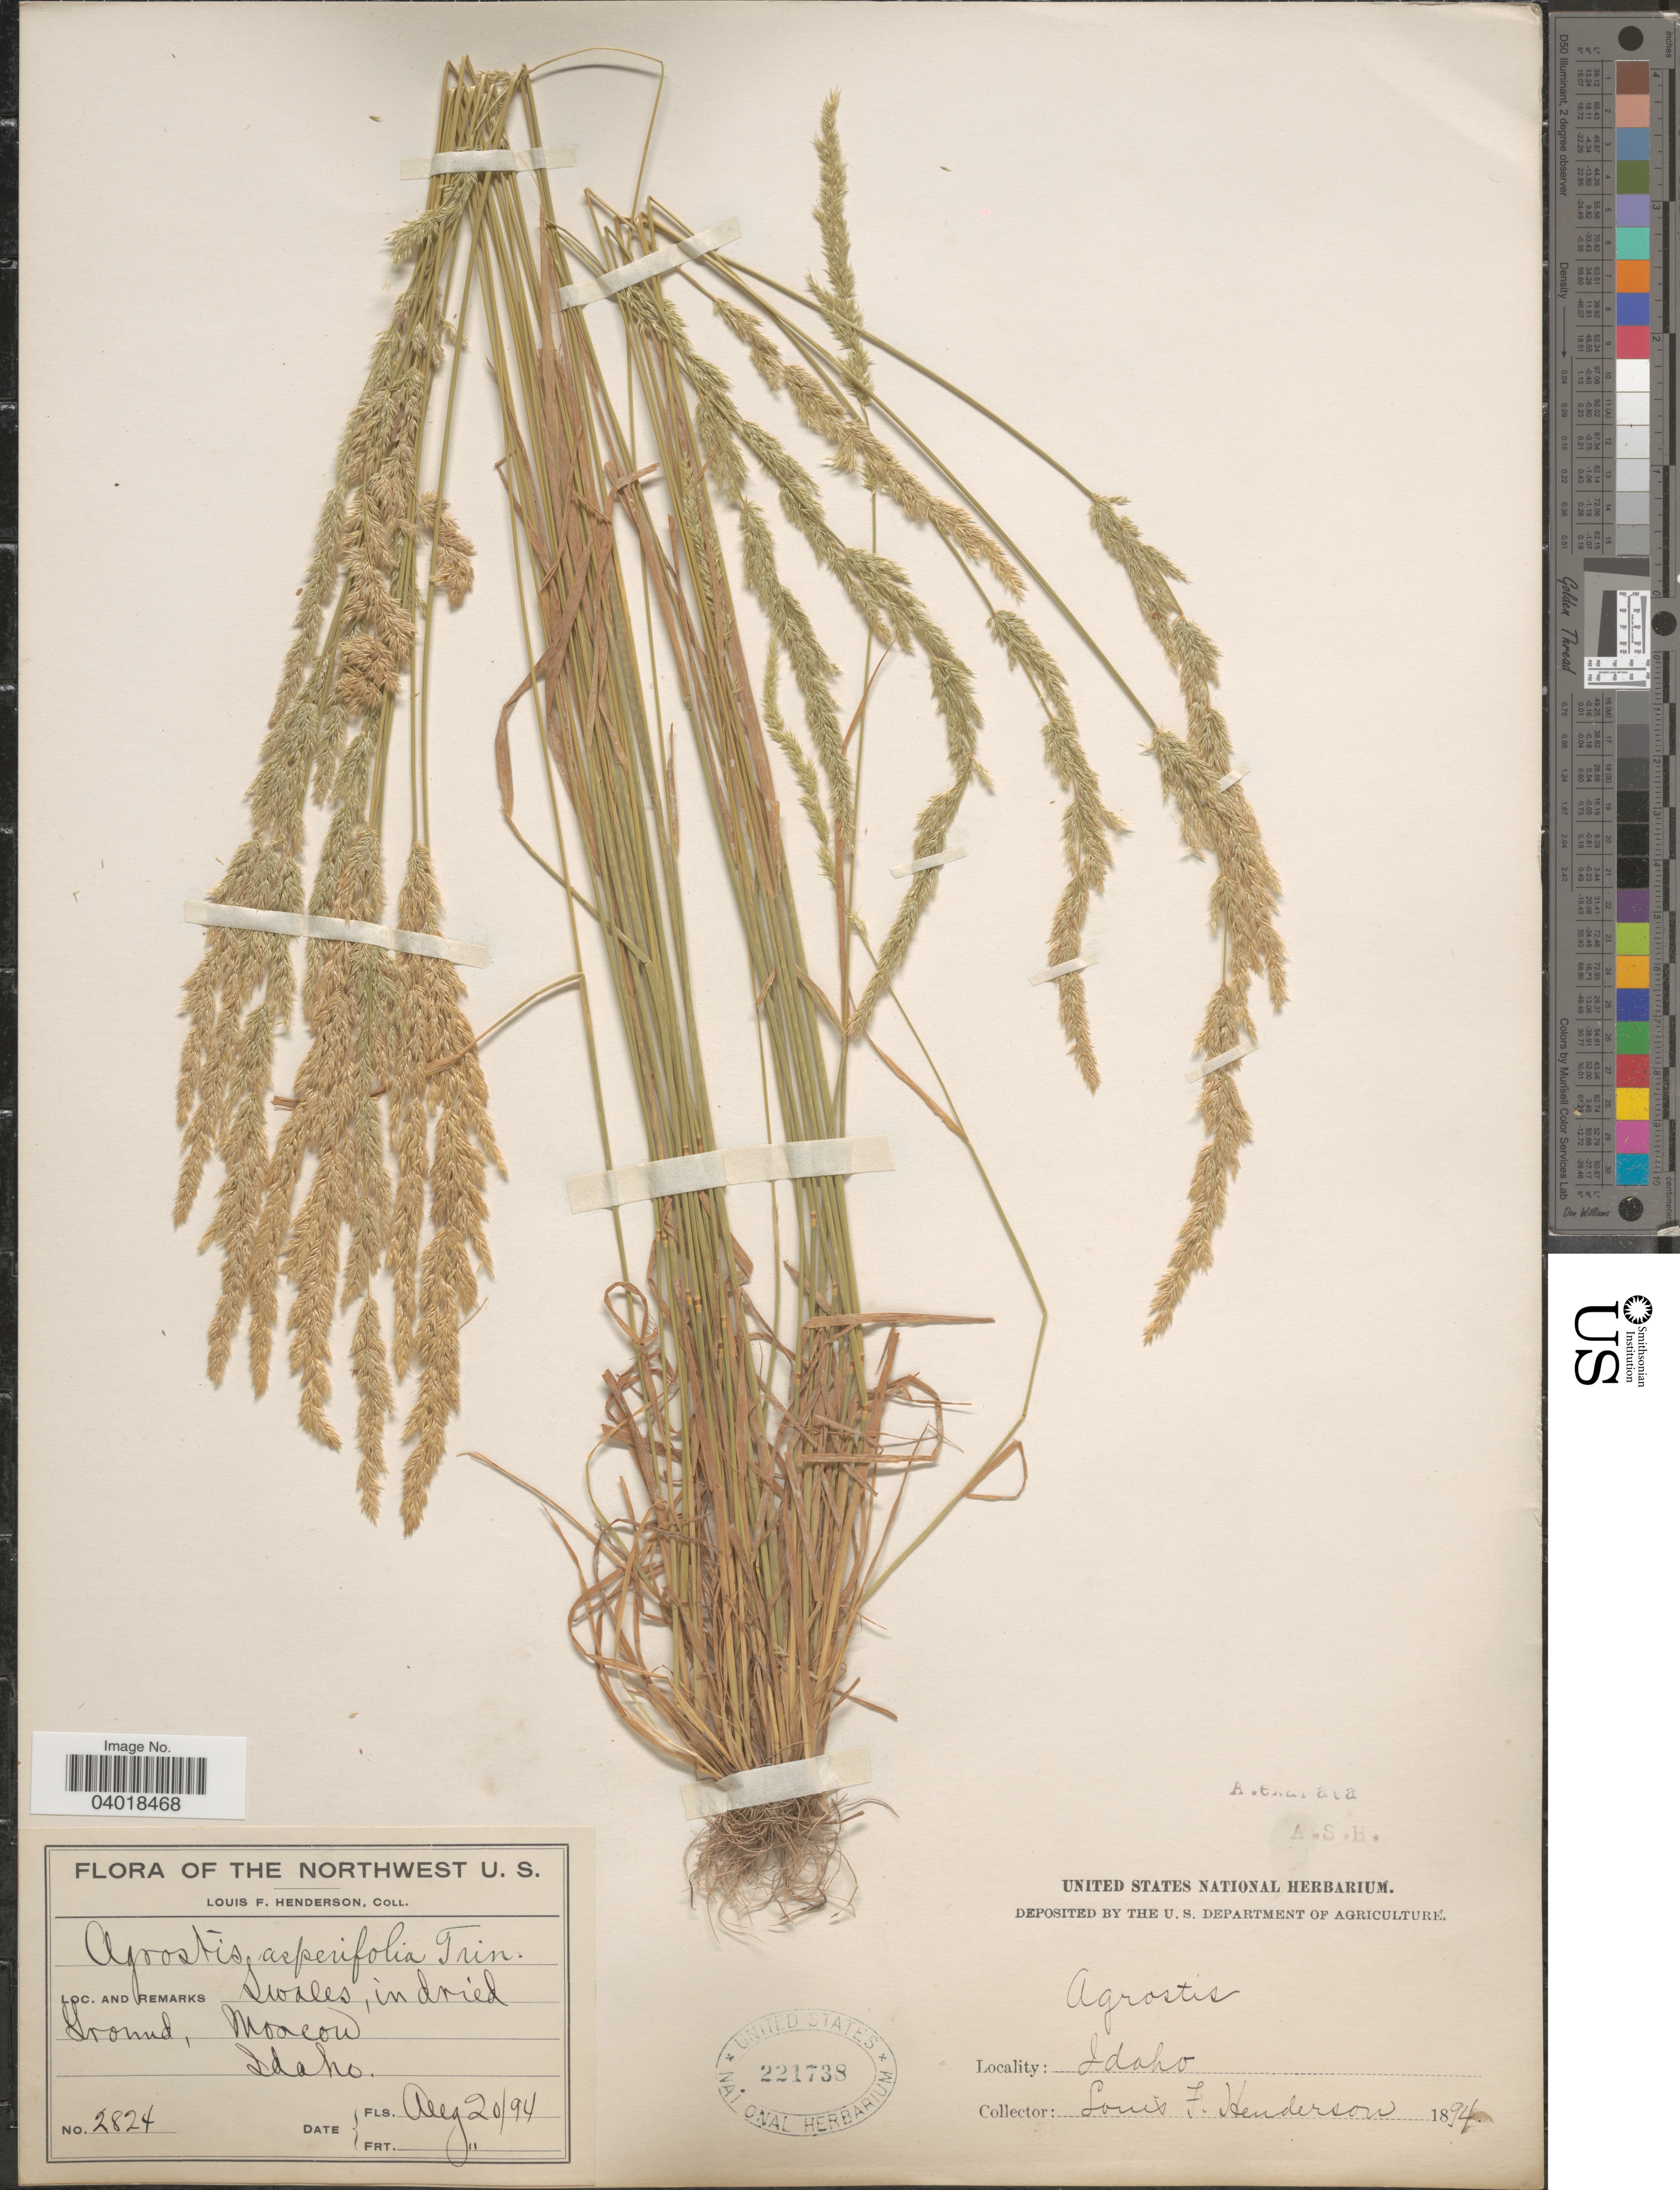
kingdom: Plantae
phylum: Tracheophyta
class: Liliopsida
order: Poales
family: Poaceae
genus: Agrostis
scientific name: Agrostis exarata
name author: Trin.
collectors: L. Henderson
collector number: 2824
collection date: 1894-08-20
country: United States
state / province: Idaho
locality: The Northwest U. S. Moscow.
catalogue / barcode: US 221738